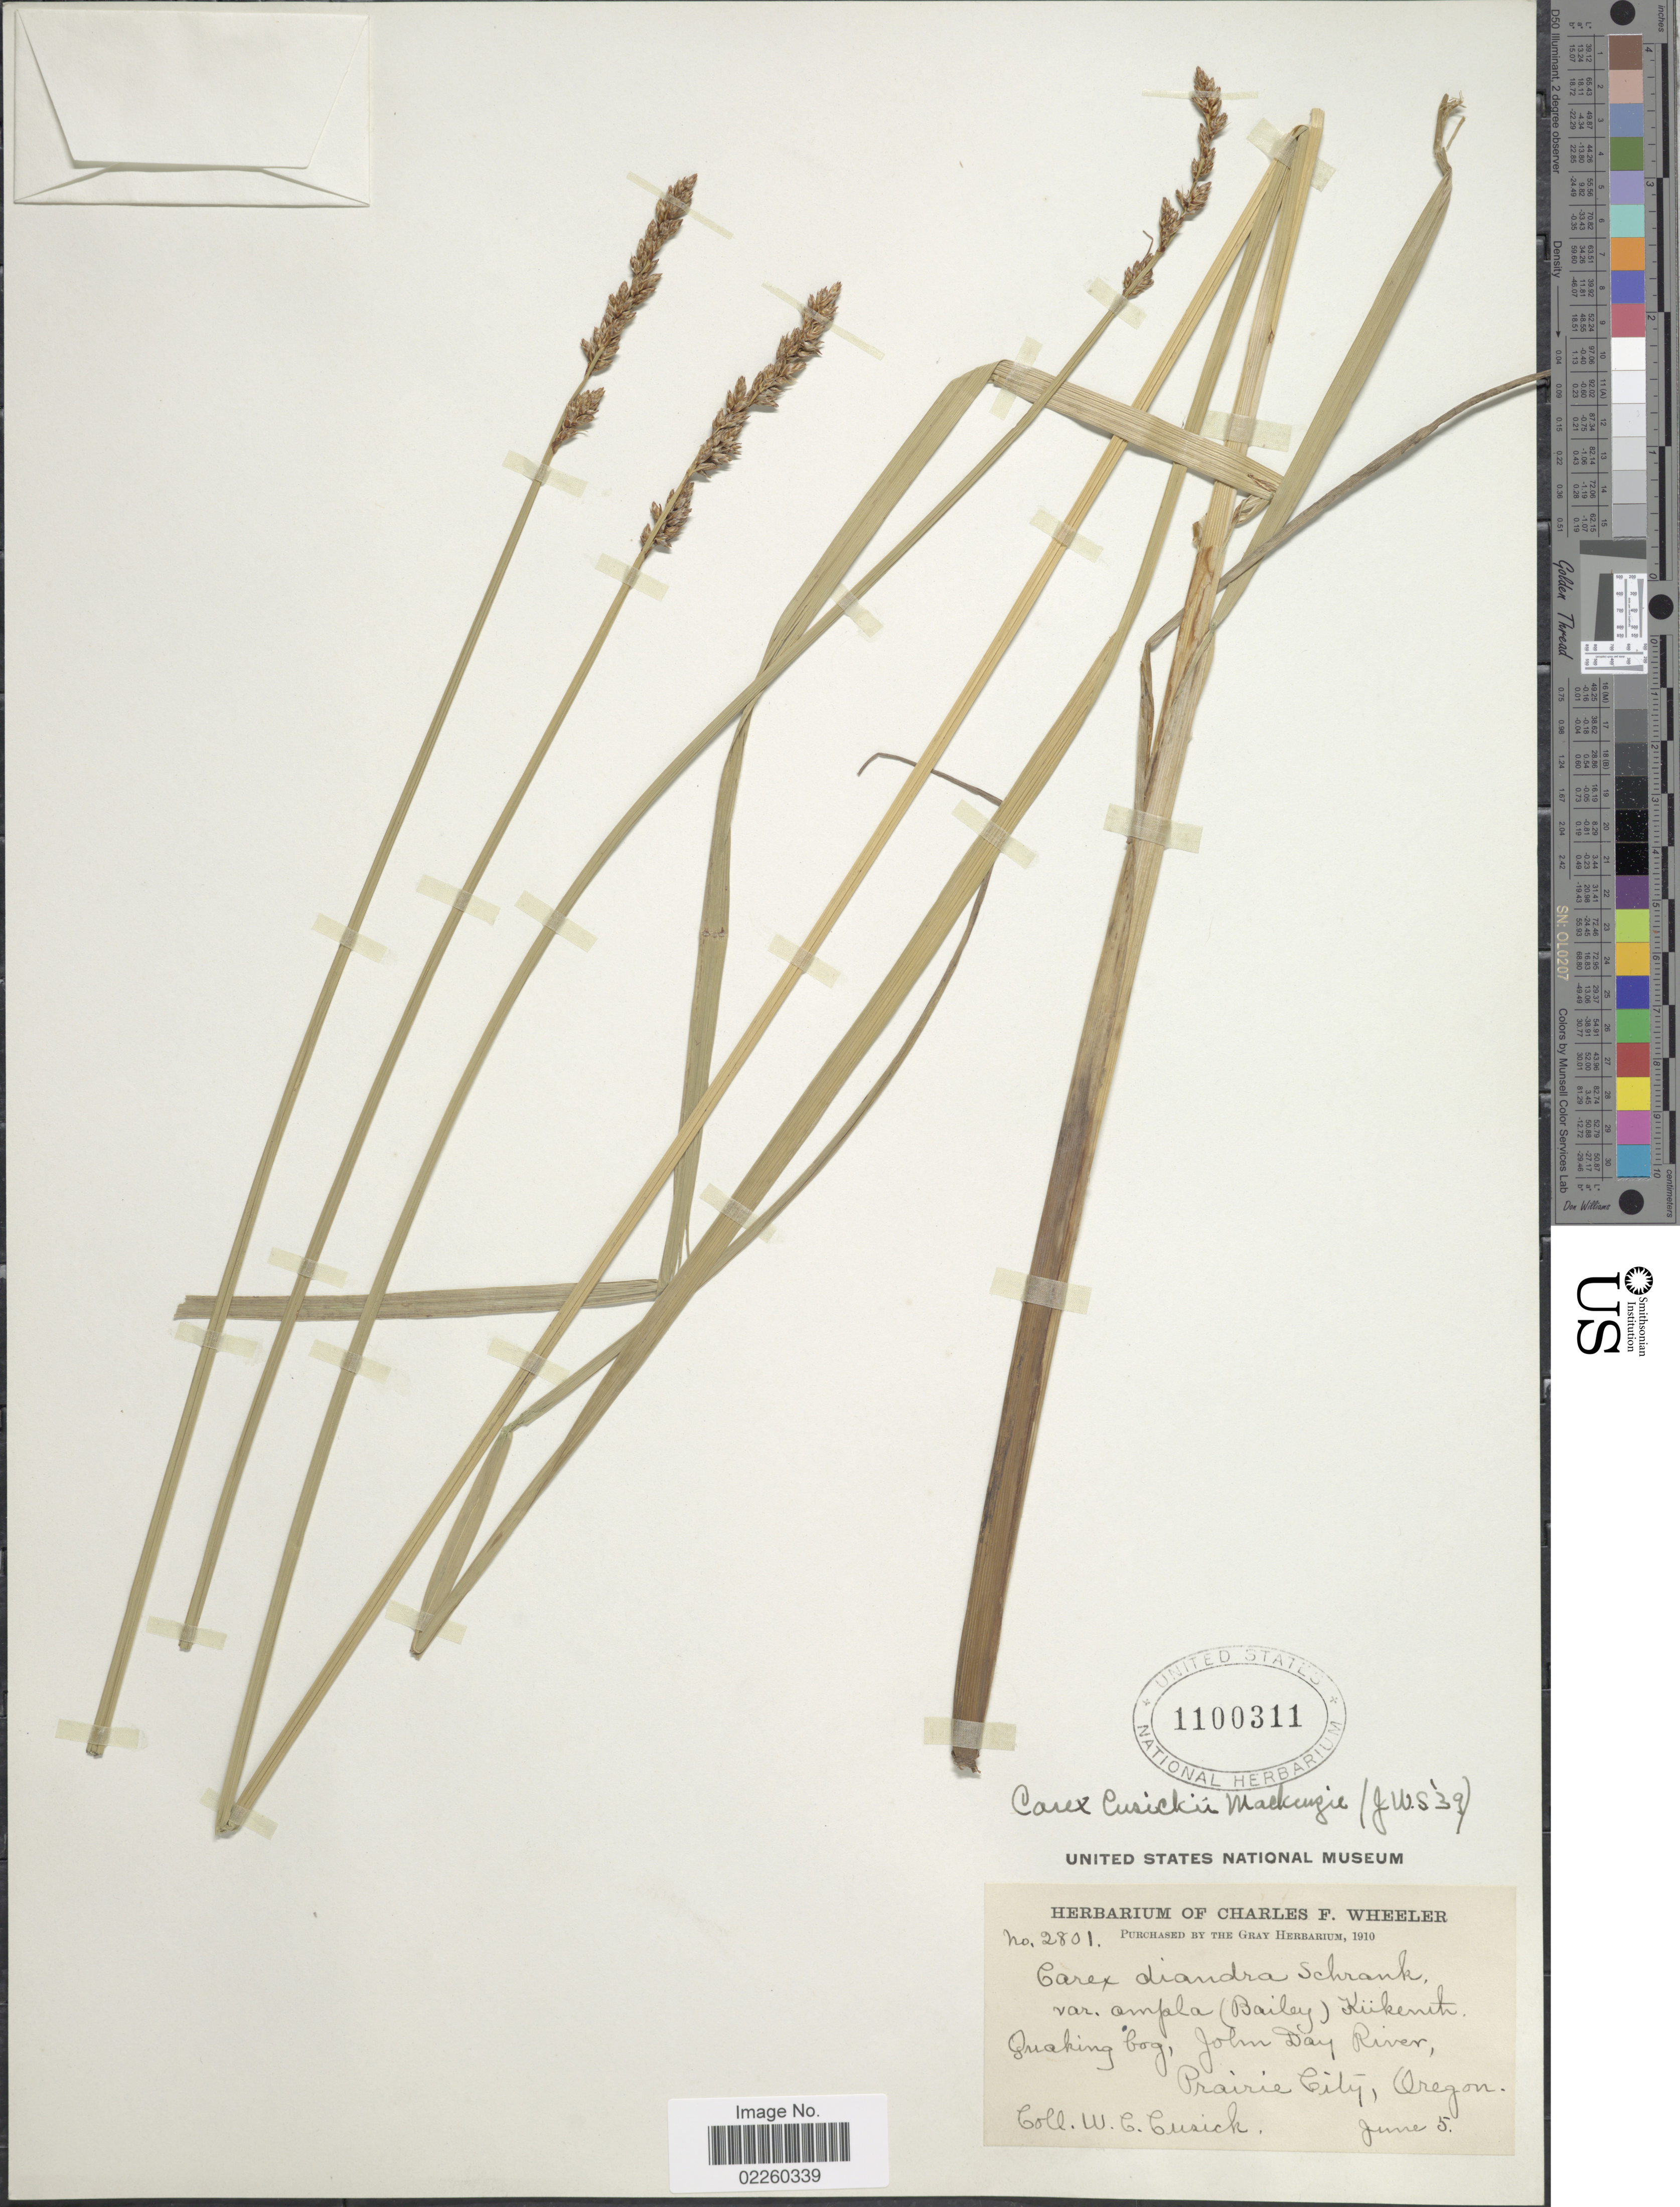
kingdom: Plantae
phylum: Tracheophyta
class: Liliopsida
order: Poales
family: Cyperaceae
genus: Carex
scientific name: Carex cusickii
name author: Mack.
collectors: W. C. Cusick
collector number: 2801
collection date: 1910-06-05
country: United States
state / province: Oregon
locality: Quaking bog, John Day River, Prairie City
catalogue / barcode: US 1100311